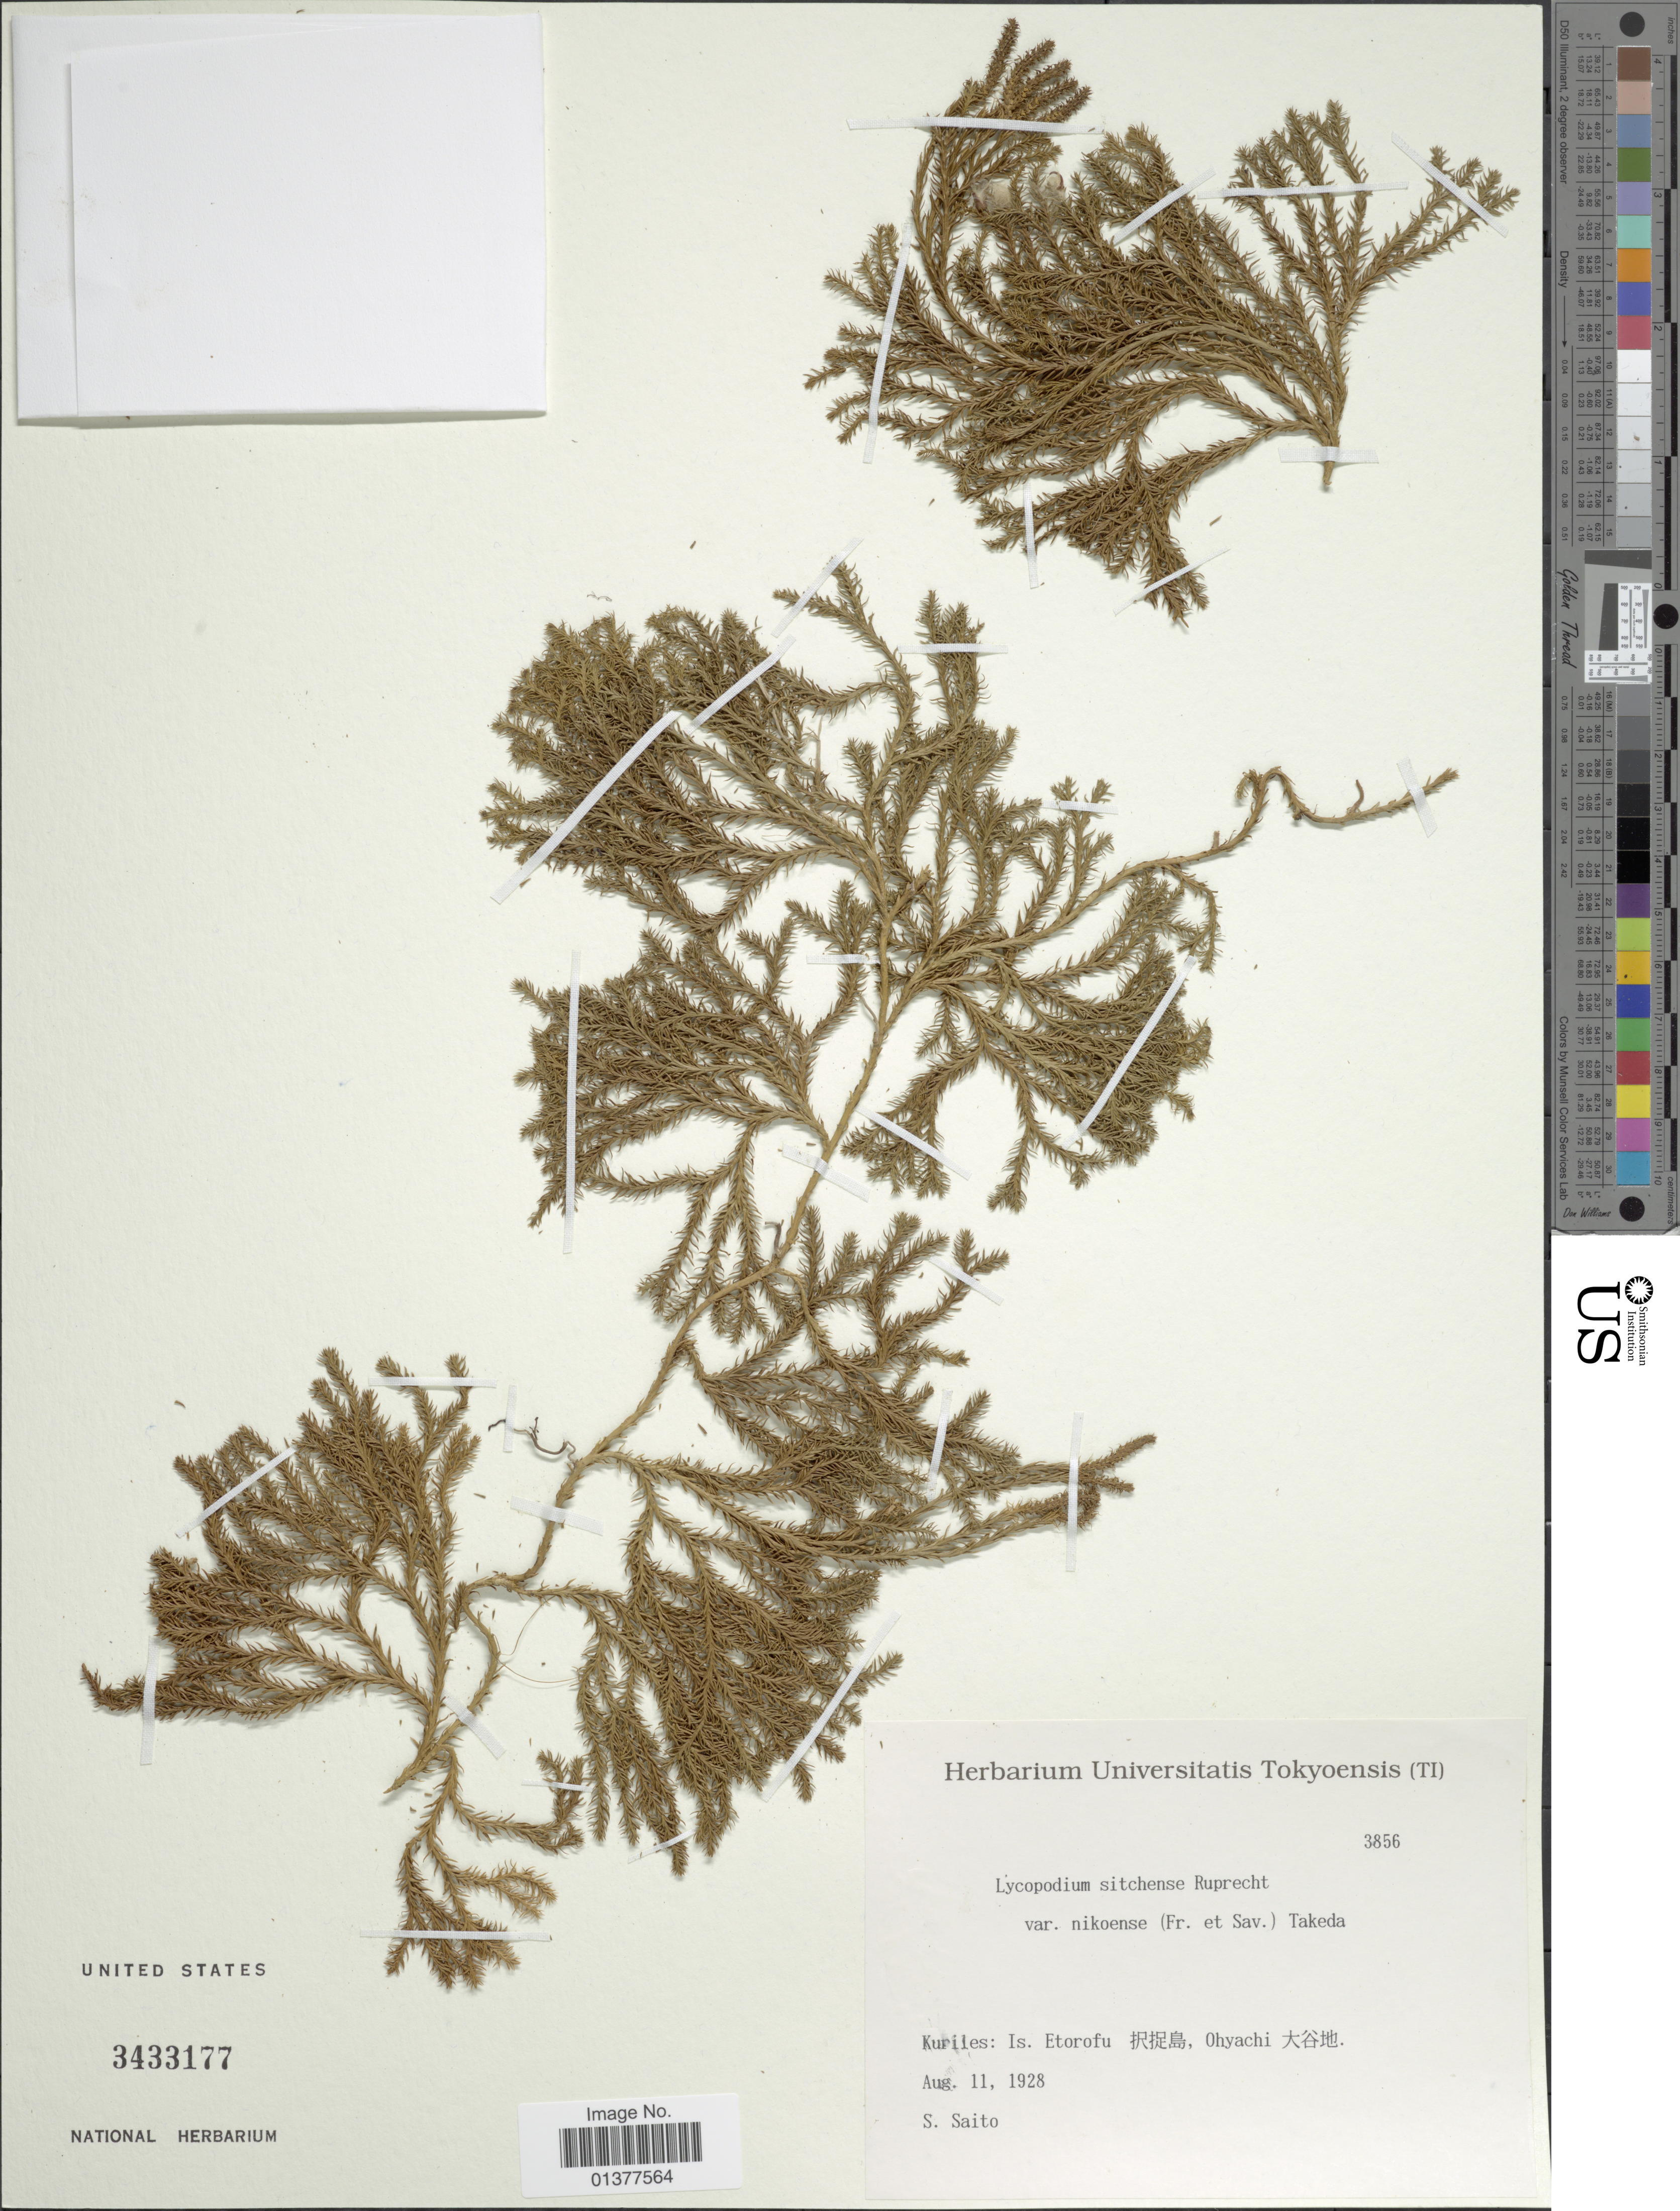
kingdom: Plantae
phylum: Tracheophyta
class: Lycopodiopsida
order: Lycopodiales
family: Lycopodiaceae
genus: Diphasiastrum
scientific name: Diphasiastrum nikoense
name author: (Franch. & Sav.) Holub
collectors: S. Saito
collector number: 3856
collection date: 1928-08-11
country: Japan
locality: Kuriles: Is. Etorofu, Ohyachi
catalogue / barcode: US 3433177